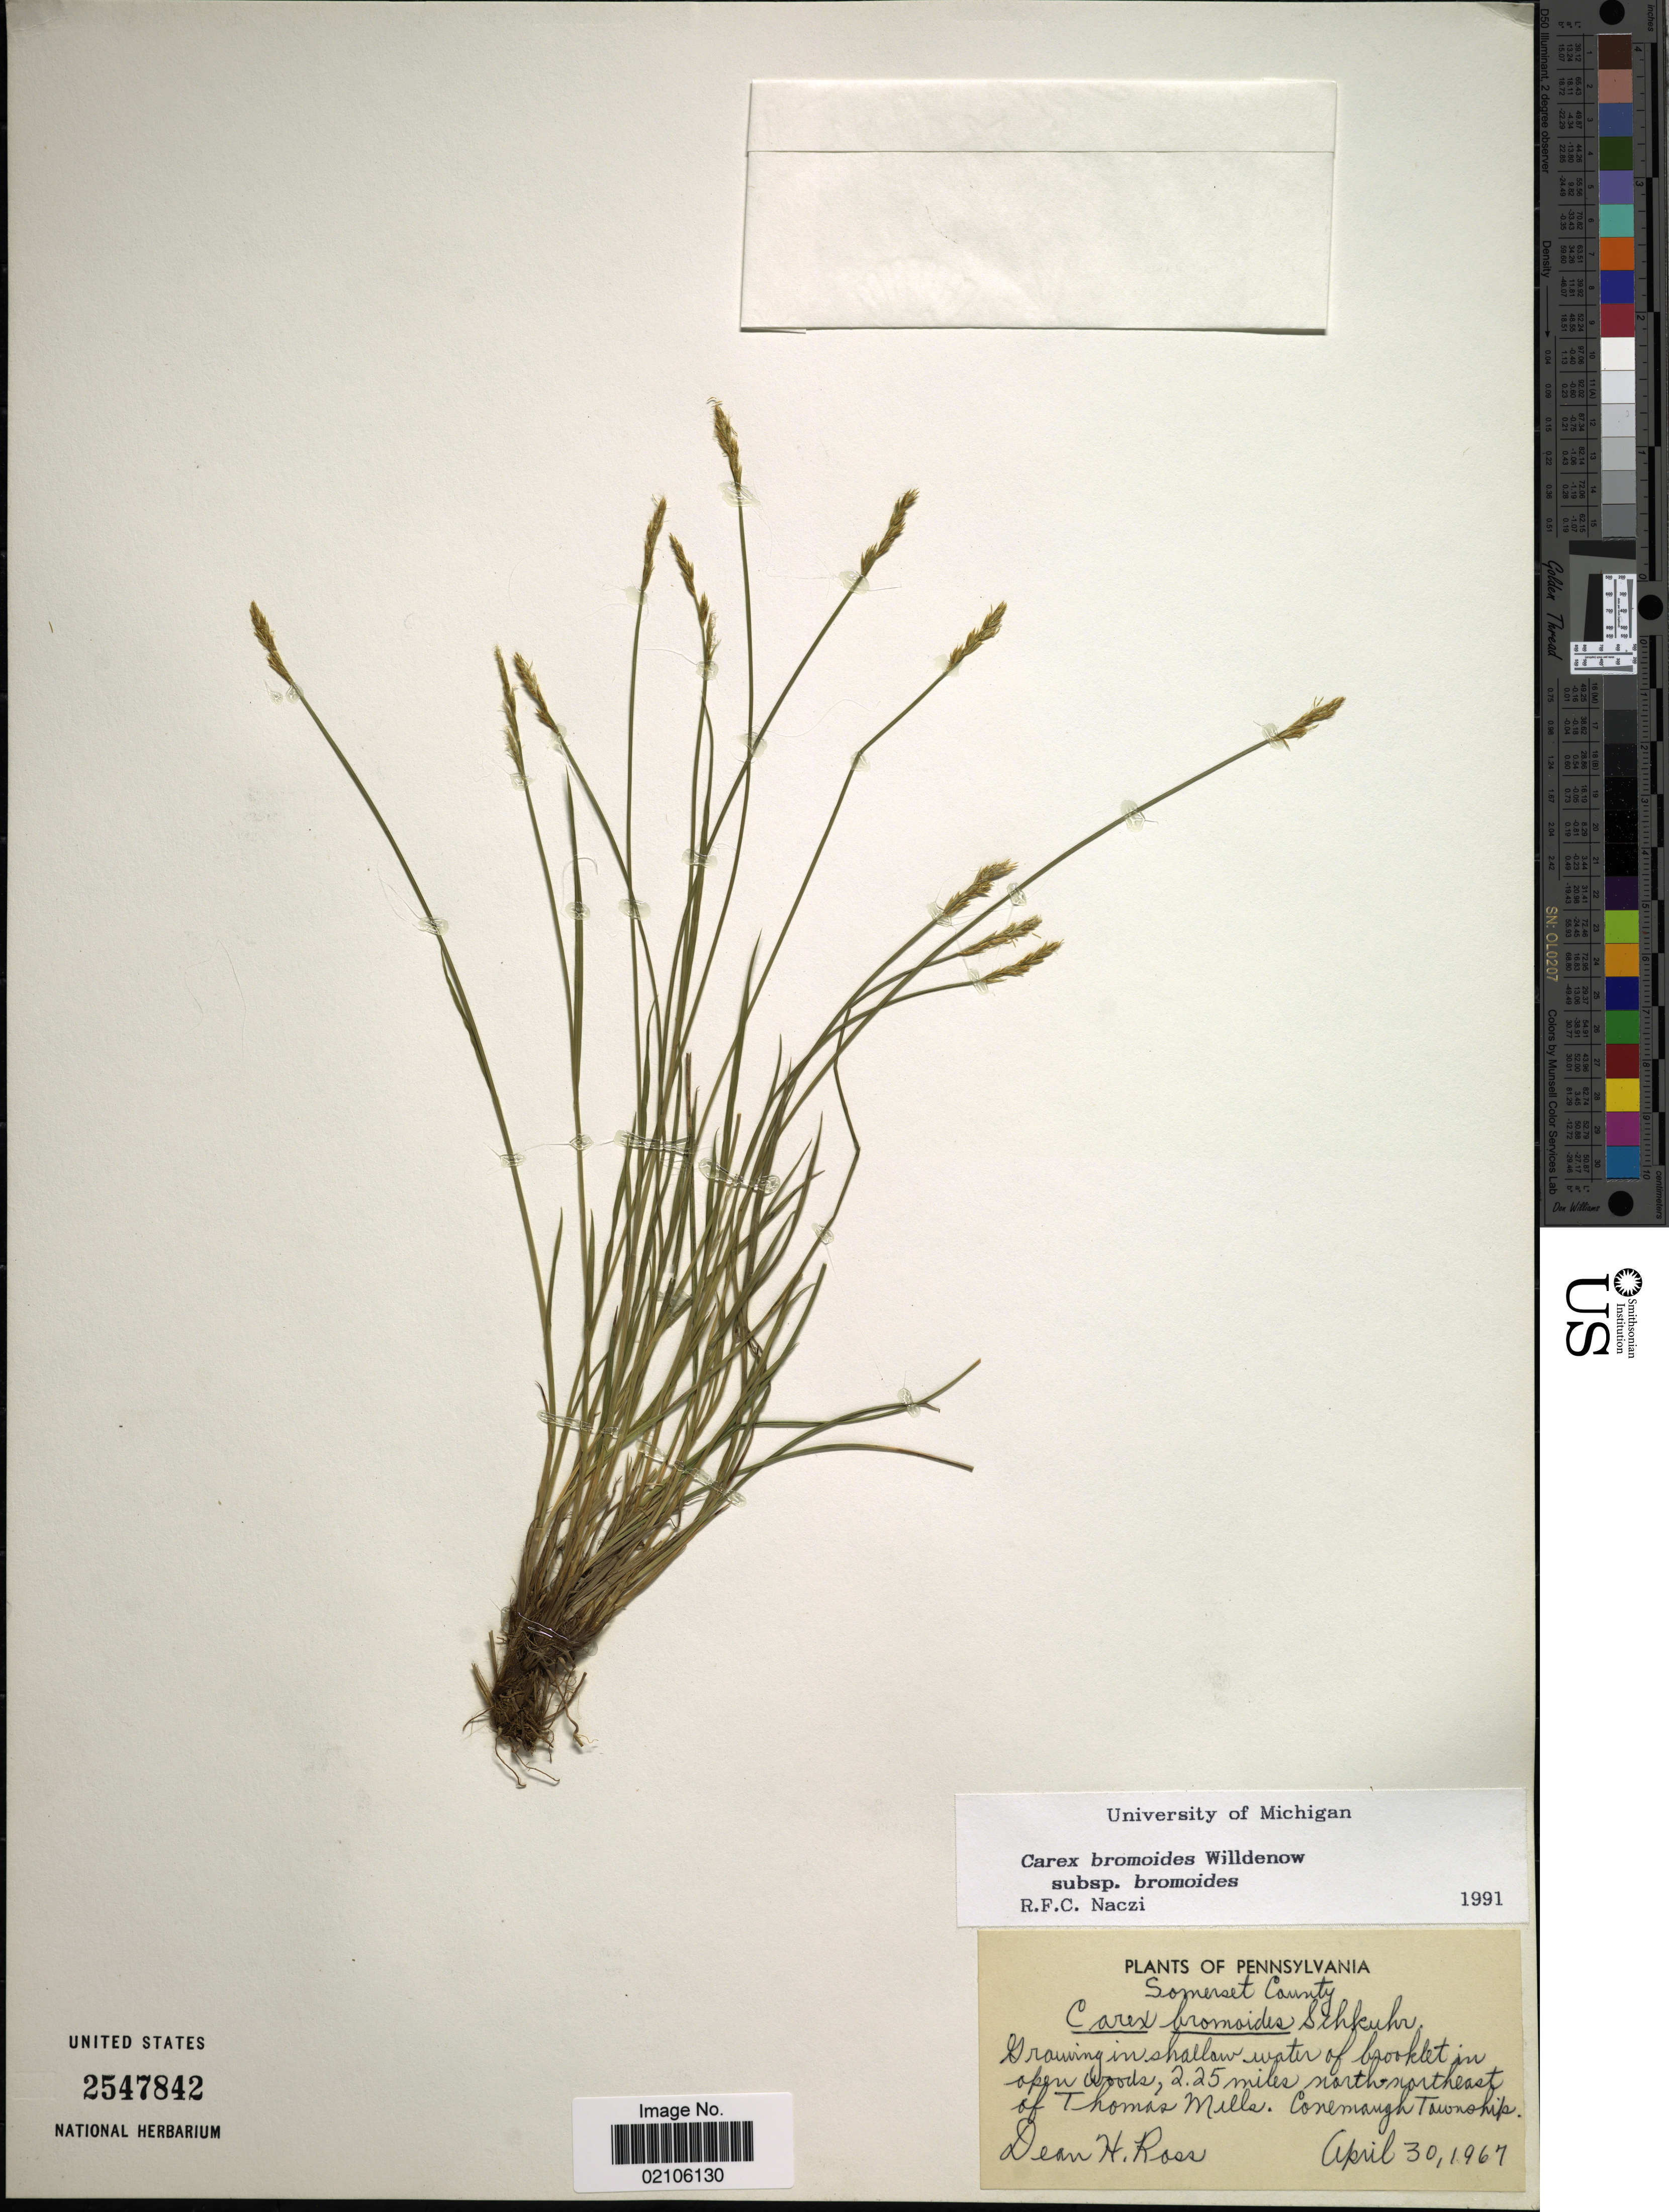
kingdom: Plantae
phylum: Tracheophyta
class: Liliopsida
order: Poales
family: Cyperaceae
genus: Carex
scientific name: Carex bromoides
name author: Willd.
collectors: D. Ross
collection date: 1967-04-30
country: United States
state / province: Pennsylvania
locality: Somerset County, Growing in shallow water brooklet in open woods, 2.25 miles north-northeast of Thomas Mills, Conemaugh Township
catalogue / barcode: US 2547842